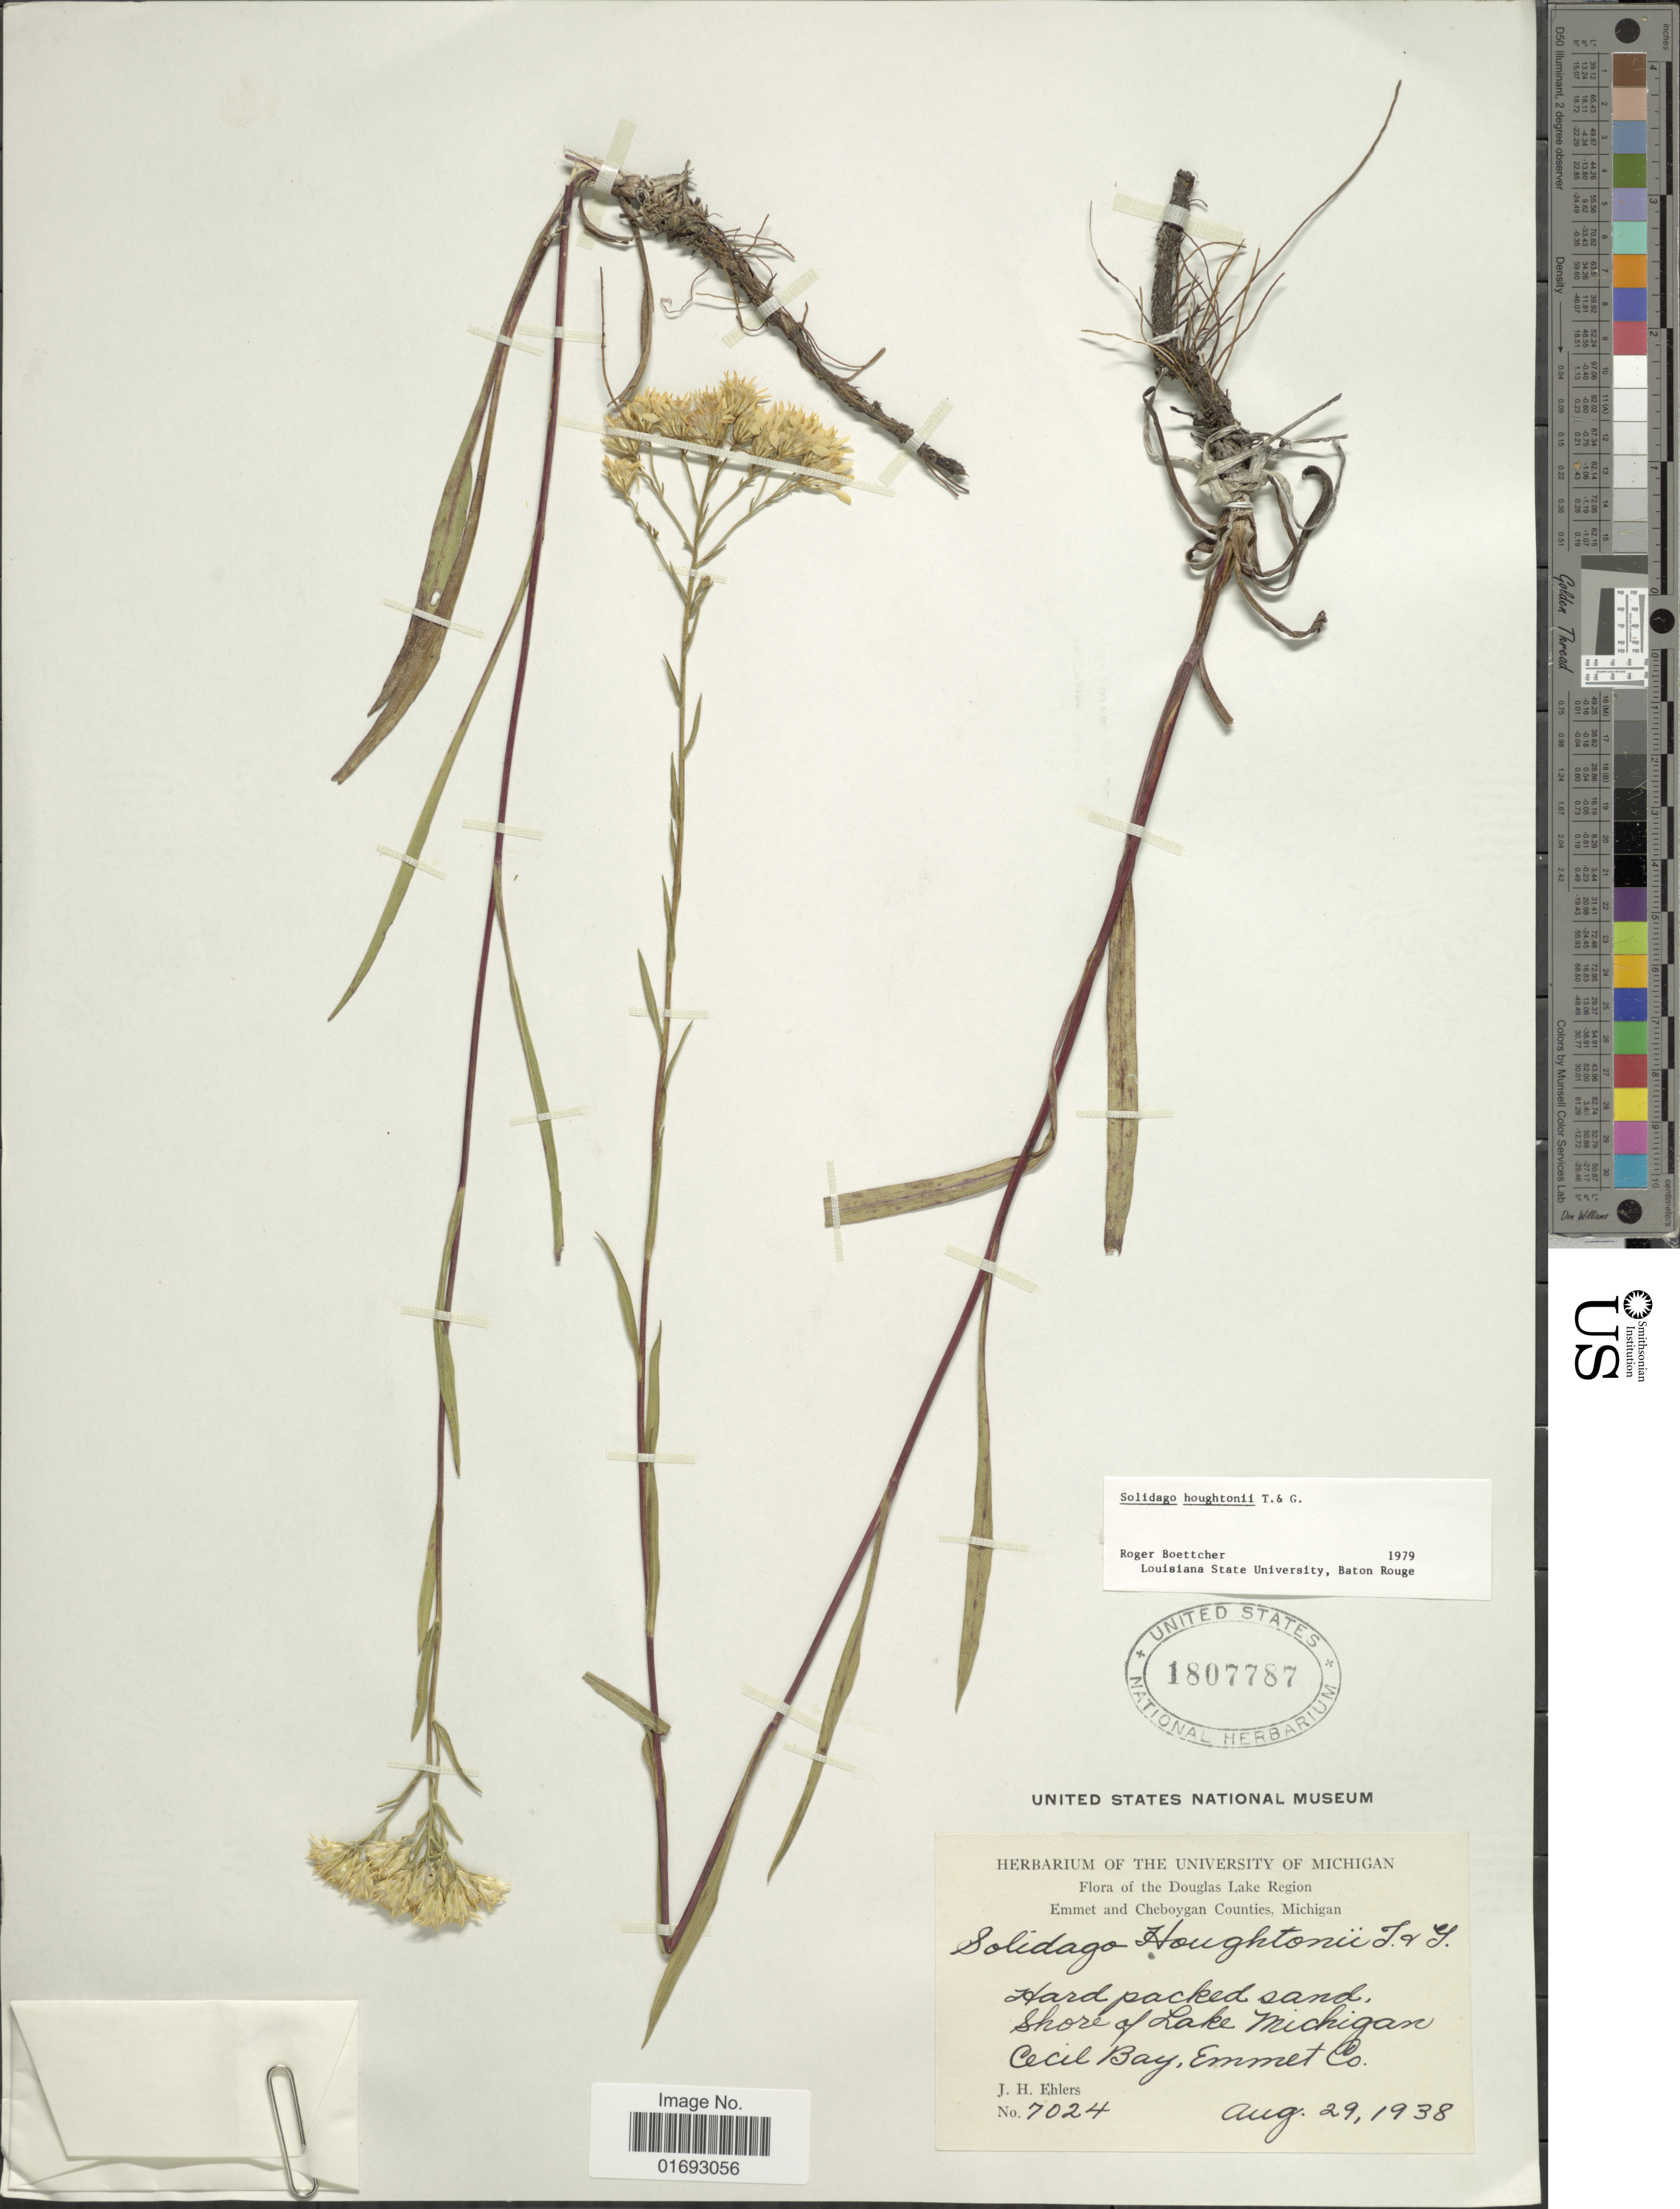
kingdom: Plantae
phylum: Tracheophyta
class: Magnoliopsida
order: Asterales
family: Asteraceae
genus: Oligoneuron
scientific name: Oligoneuron houghtonii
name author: (Torr. & A. Gray) G.L. Nesom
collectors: J. H. Ehlers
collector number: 7024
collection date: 1938-08-29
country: United States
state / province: Michigan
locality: Douglas Lake Region, Emmet and Cheboygan Counties, hard packed sand shore of Lake Michigan, Cecil bay, Emmet Co.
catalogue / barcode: US 1807787